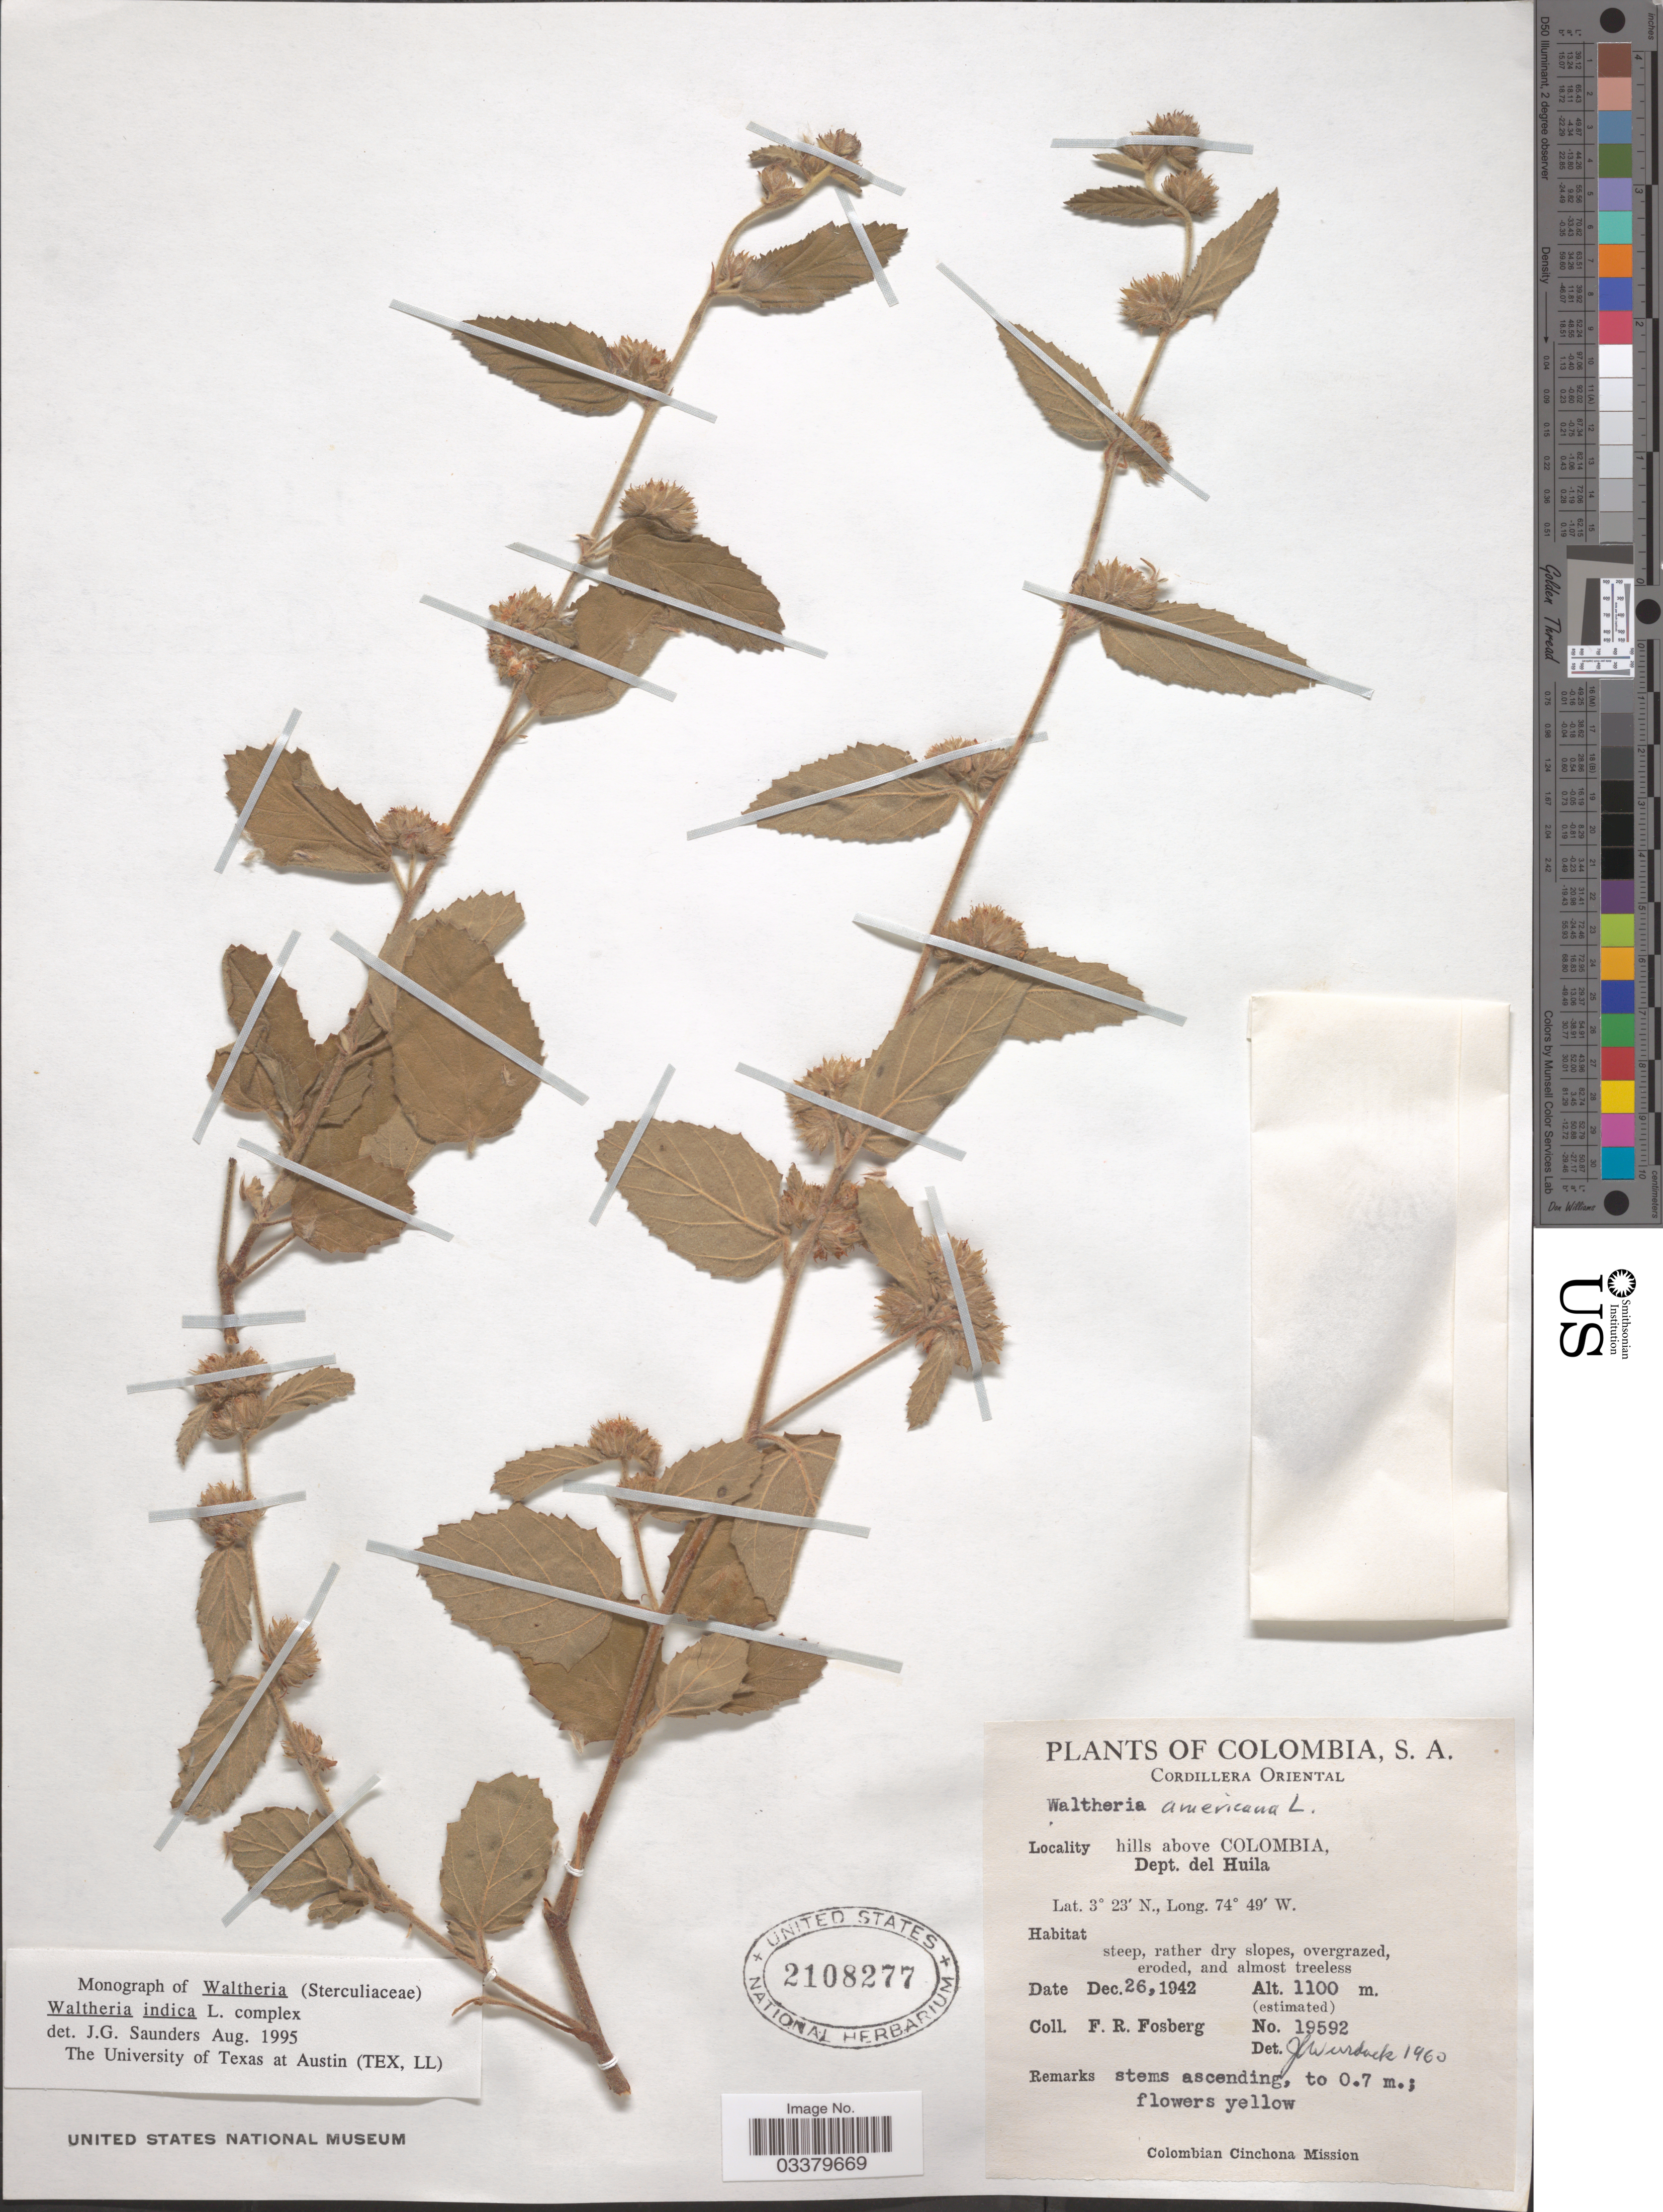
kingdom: Plantae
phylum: Tracheophyta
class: Magnoliopsida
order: Malvales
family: Malvaceae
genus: Waltheria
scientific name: Waltheria indica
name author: L.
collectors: F. R. Fosberg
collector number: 19592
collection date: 1942-12-26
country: Colombia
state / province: Huila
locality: Cordillera Oriental. Hills above Colombia, Dept. del Huila.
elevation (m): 1100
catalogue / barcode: US 2108277